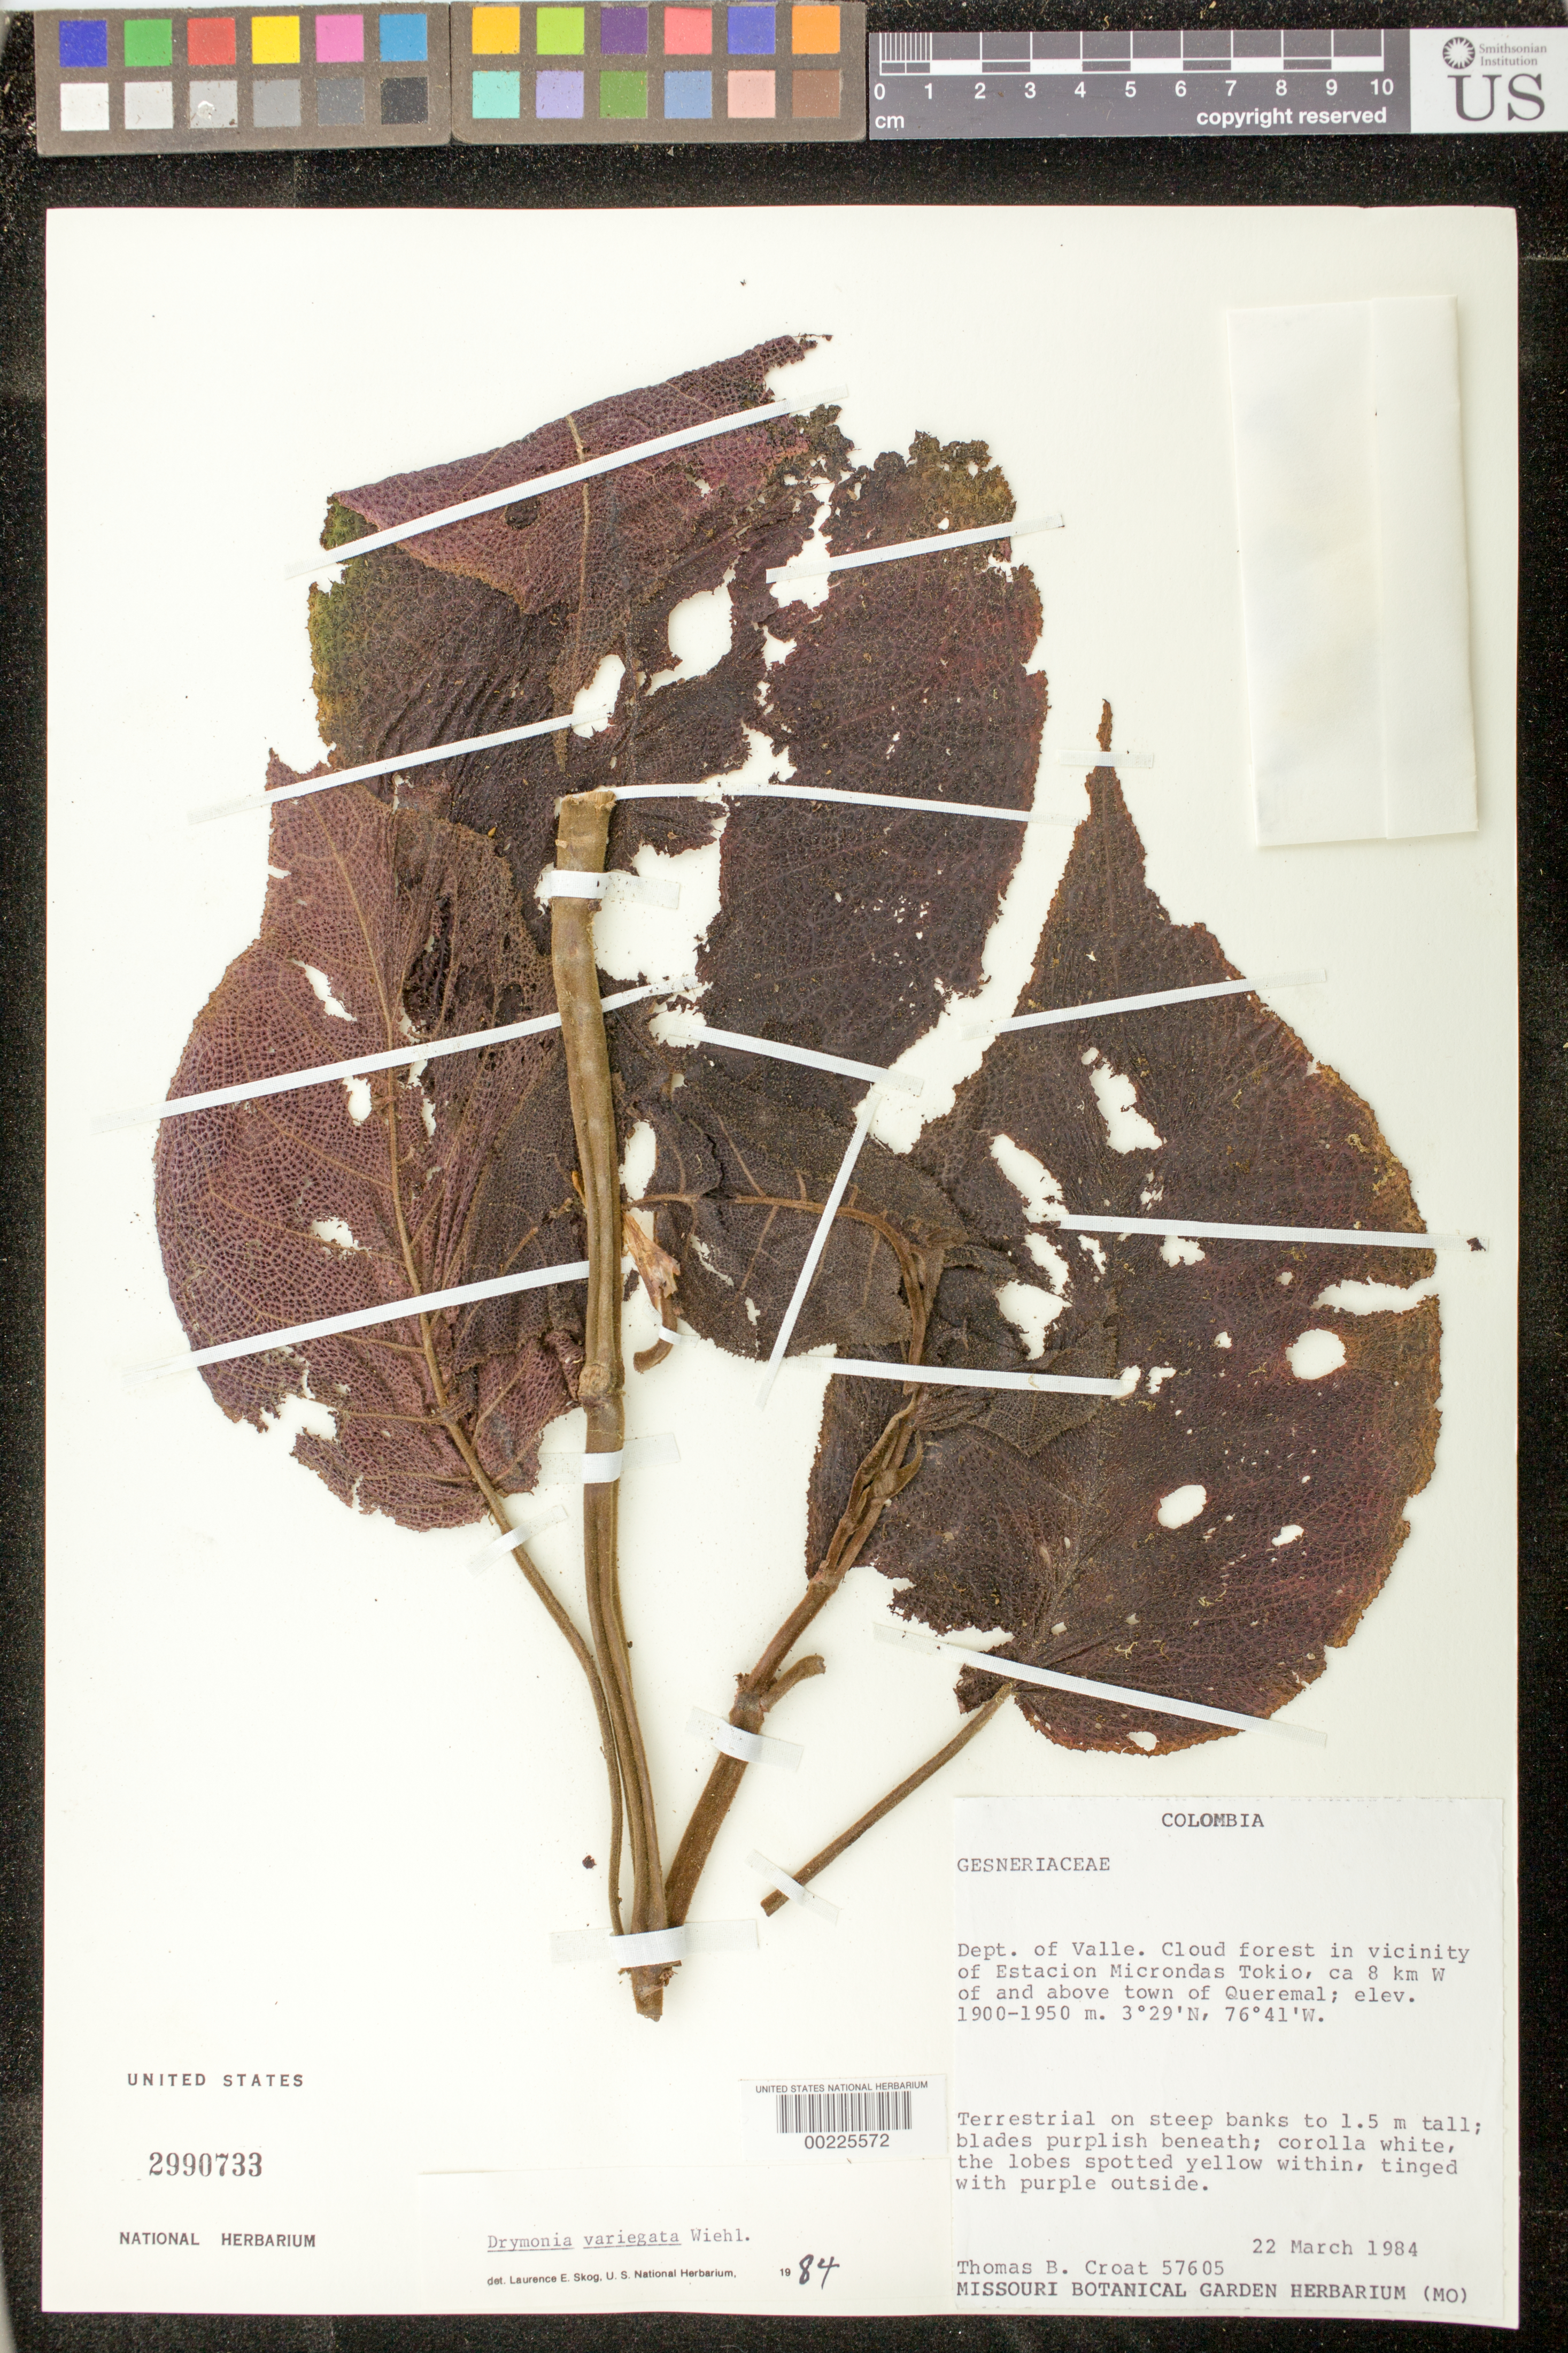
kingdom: Plantae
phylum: Tracheophyta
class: Magnoliopsida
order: Lamiales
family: Gesneriaceae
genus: Drymonia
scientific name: Drymonia variegata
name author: L. Uribe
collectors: T. B. Croat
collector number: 57605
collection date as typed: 22 Mar 1984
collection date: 1984-03-22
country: Colombia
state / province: Valle del Cauca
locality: In vicinity of Estacion Microndas Tokio, about 8 km W of and above town of Queremal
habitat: Cloud forest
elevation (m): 1900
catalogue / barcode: US 2990733